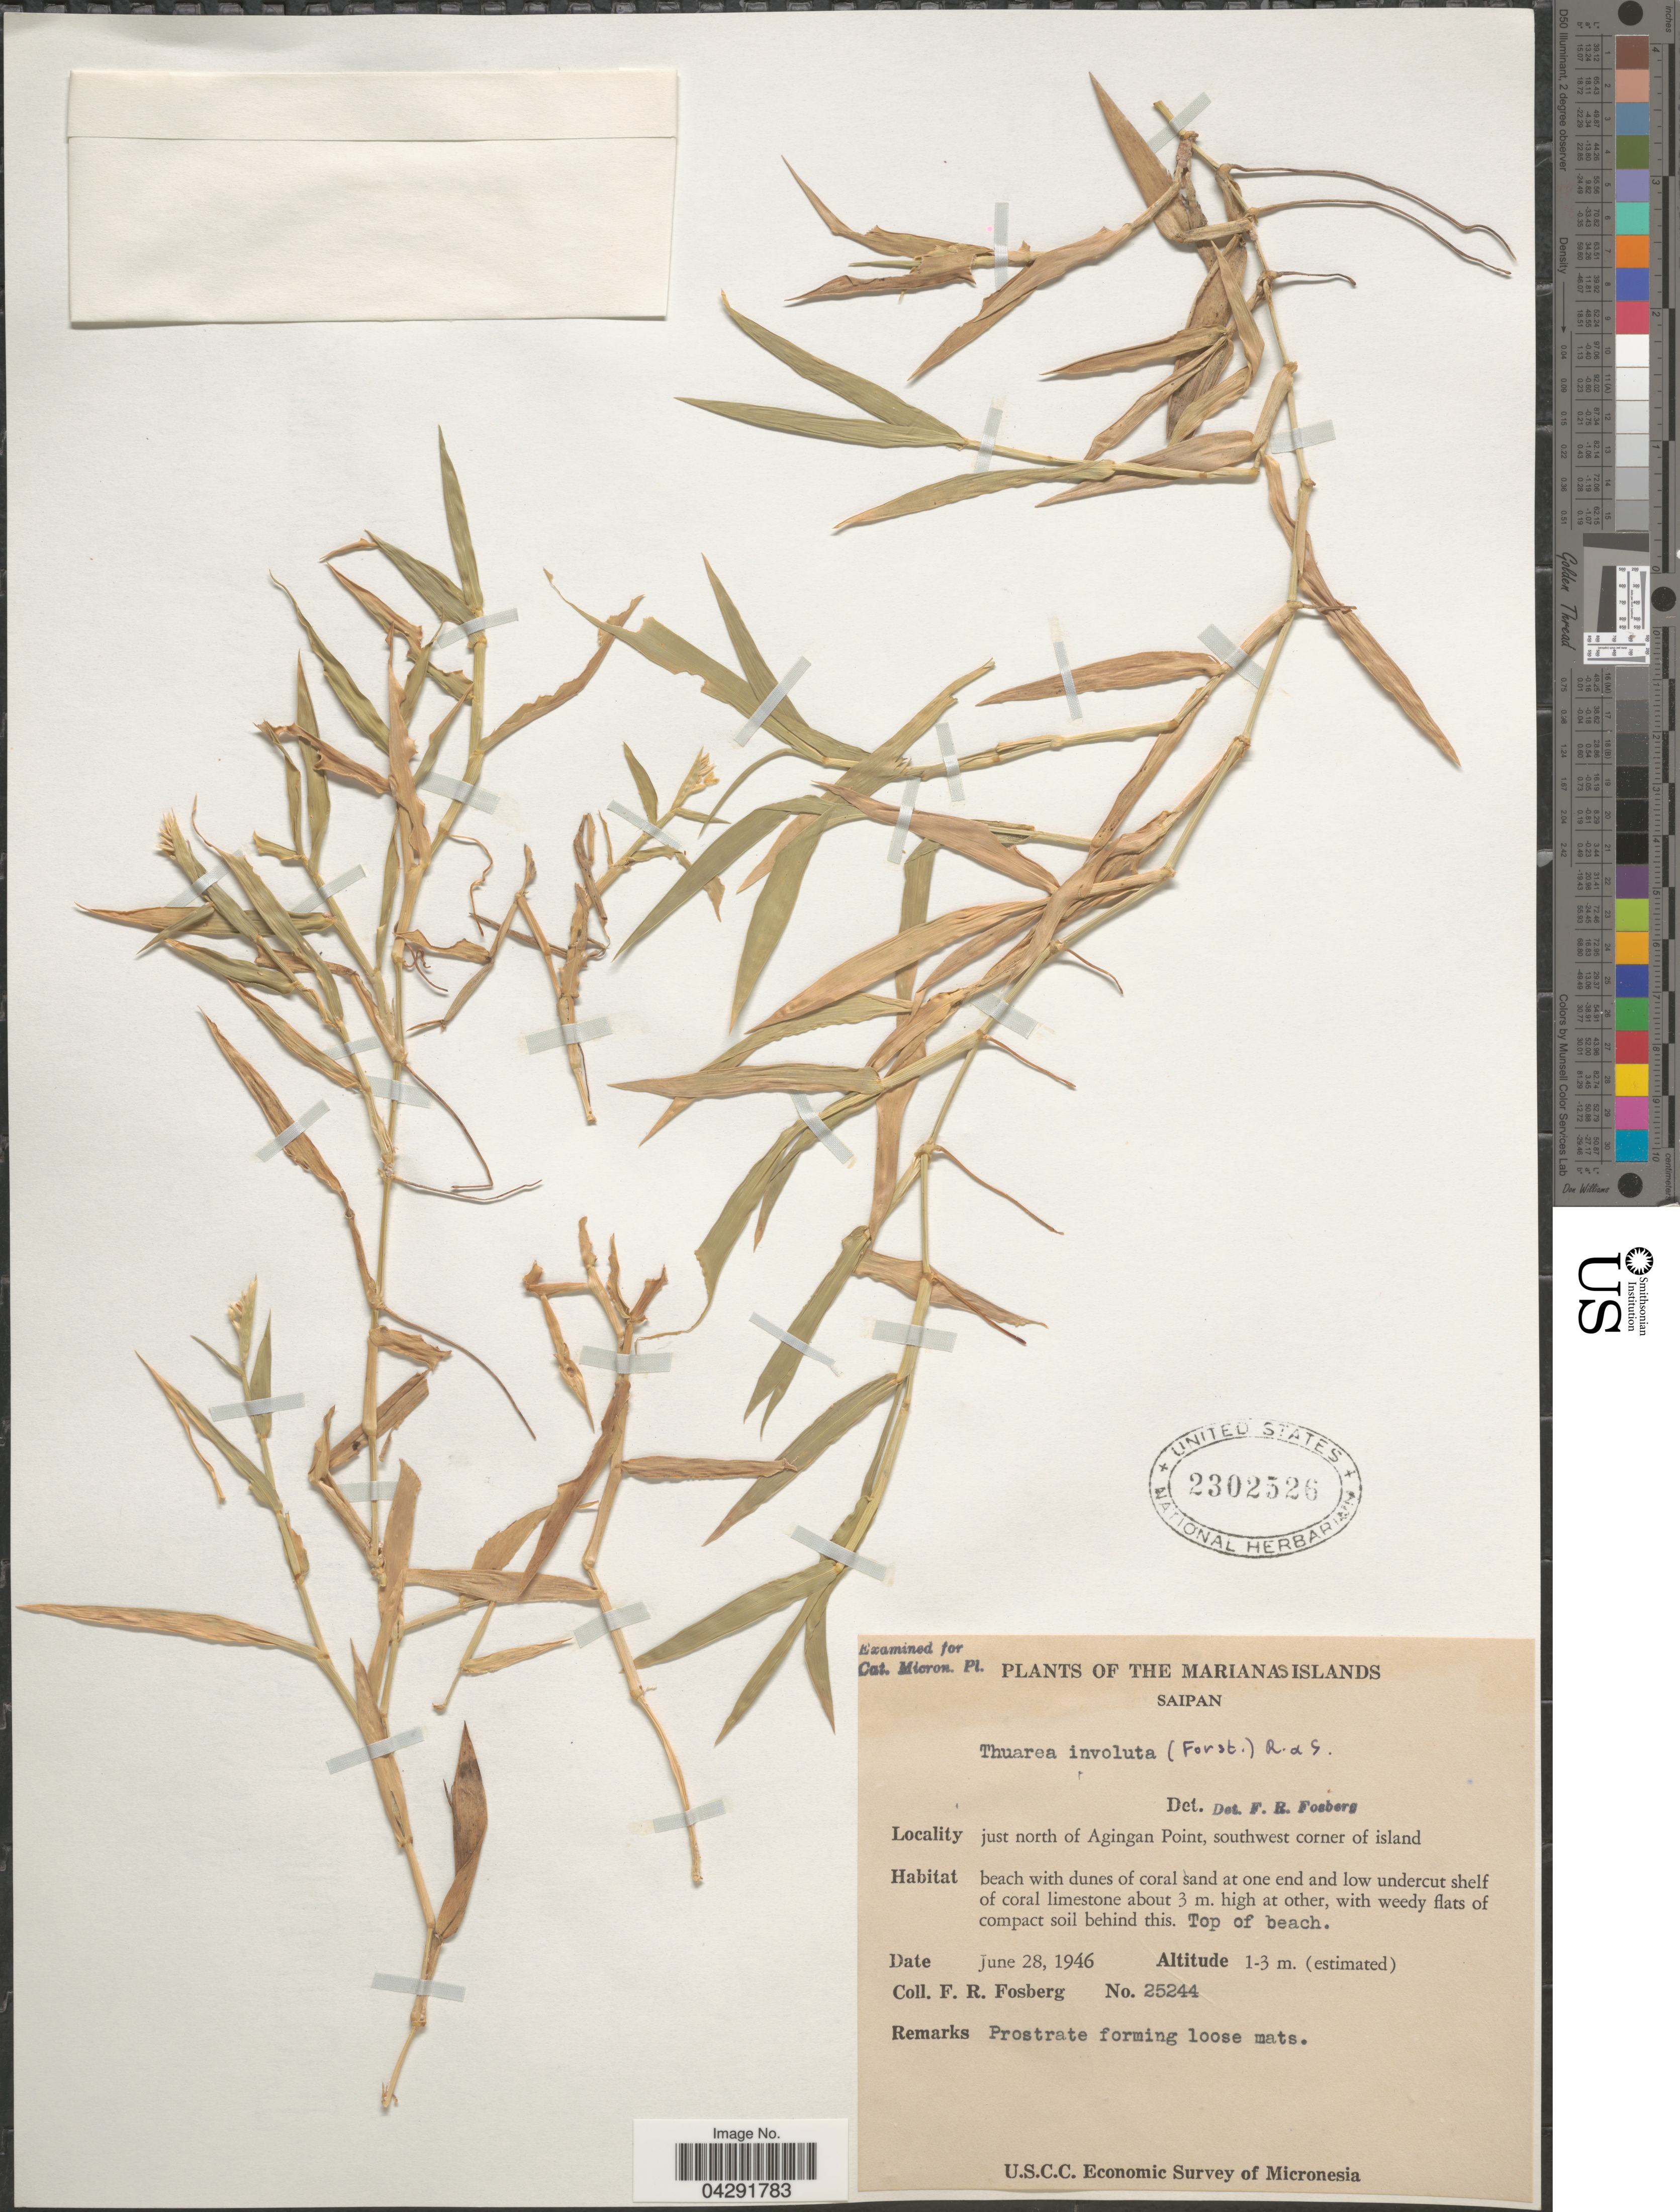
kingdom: Plantae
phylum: Tracheophyta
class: Liliopsida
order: Poales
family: Poaceae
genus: Thuarea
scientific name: Thuarea involuta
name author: (G. Forst.) R. Br. ex Sm.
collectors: F. R. Fosberg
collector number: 25244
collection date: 1946-06-28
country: Northern Mariana Islands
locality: Marianas Islands. Saipan. Just north of Agingan Point, southwest corner of island. U.S.C.C. Economic Survey of Micronesia.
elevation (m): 1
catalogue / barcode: US 2302526